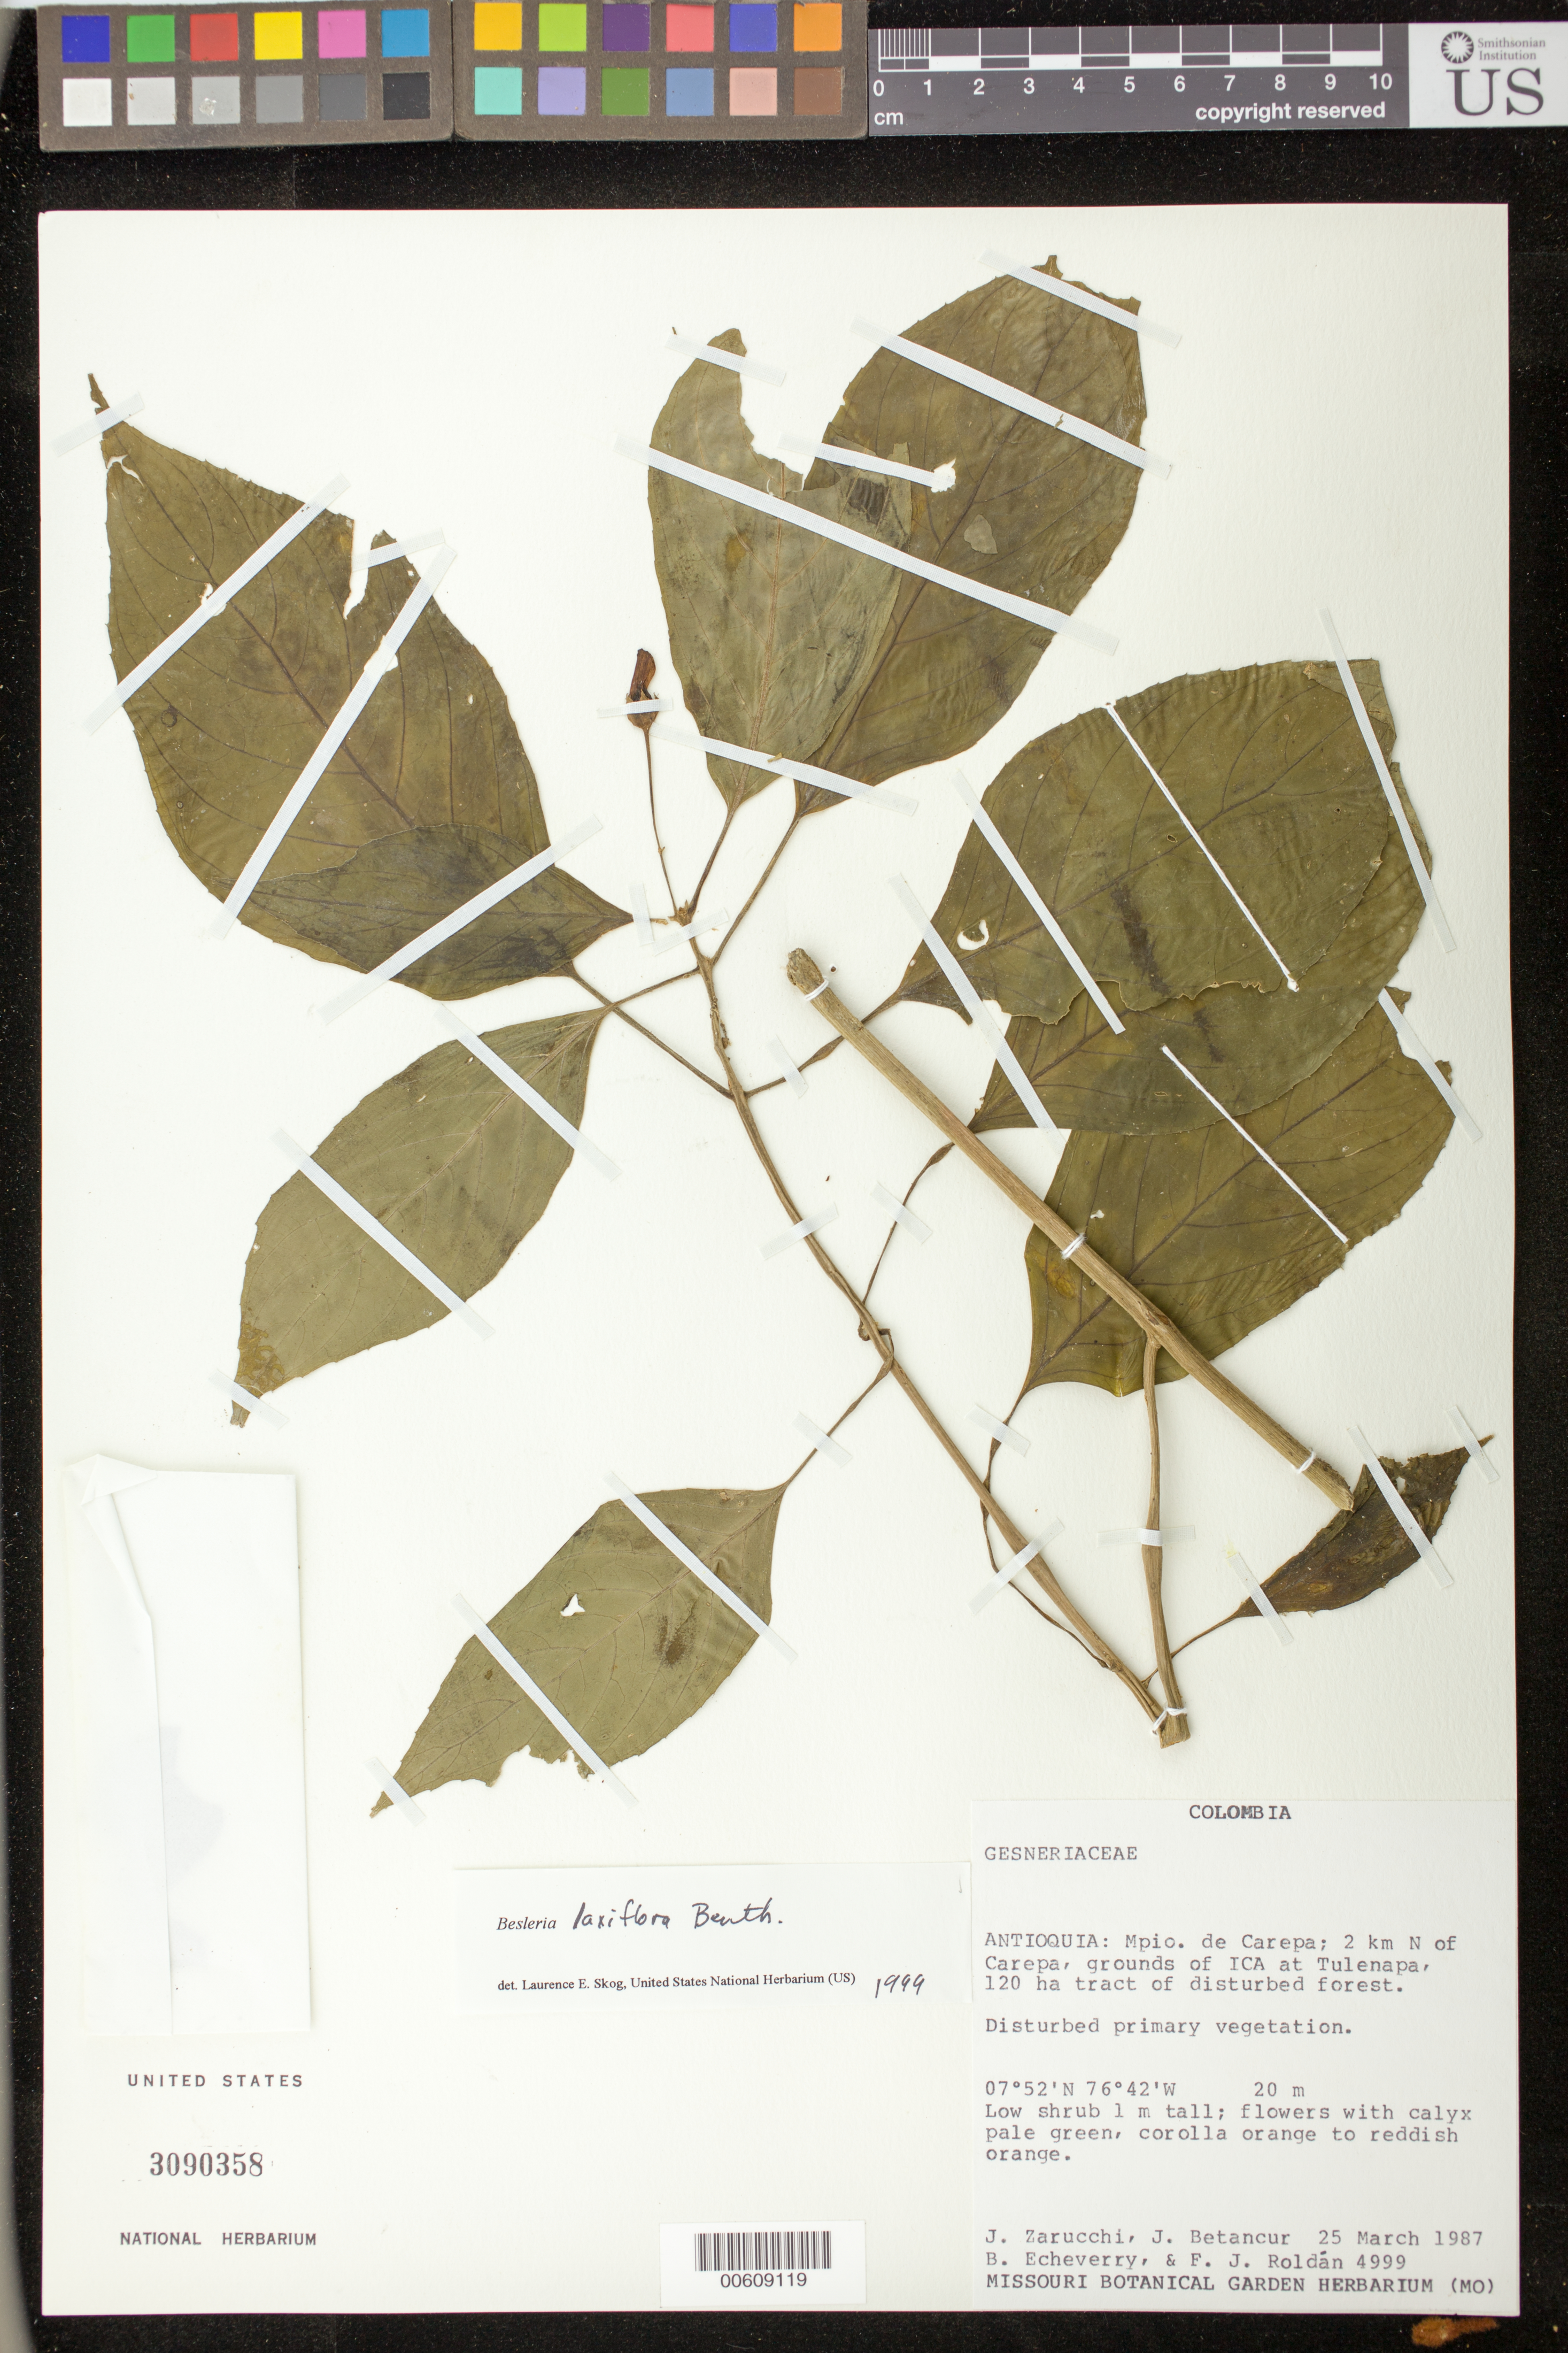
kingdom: Plantae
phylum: Tracheophyta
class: Magnoliopsida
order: Lamiales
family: Gesneriaceae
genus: Besleria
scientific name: Besleria laxiflora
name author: Benth.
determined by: Skog, Laurence E.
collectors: J. L. Zarucchi, J. C. Betancur, B. Echeverry & F. J. Roldán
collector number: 4999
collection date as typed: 25 Mar 1987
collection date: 1987-03-25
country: Colombia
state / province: Antioquia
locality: Mpio. de Carepa; 2 km N of Carepa, grounds of ICA at Tulenapa, 120 ha tract of disturbed forest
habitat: Disturbed primary vegetation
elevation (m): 20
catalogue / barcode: US 3090358